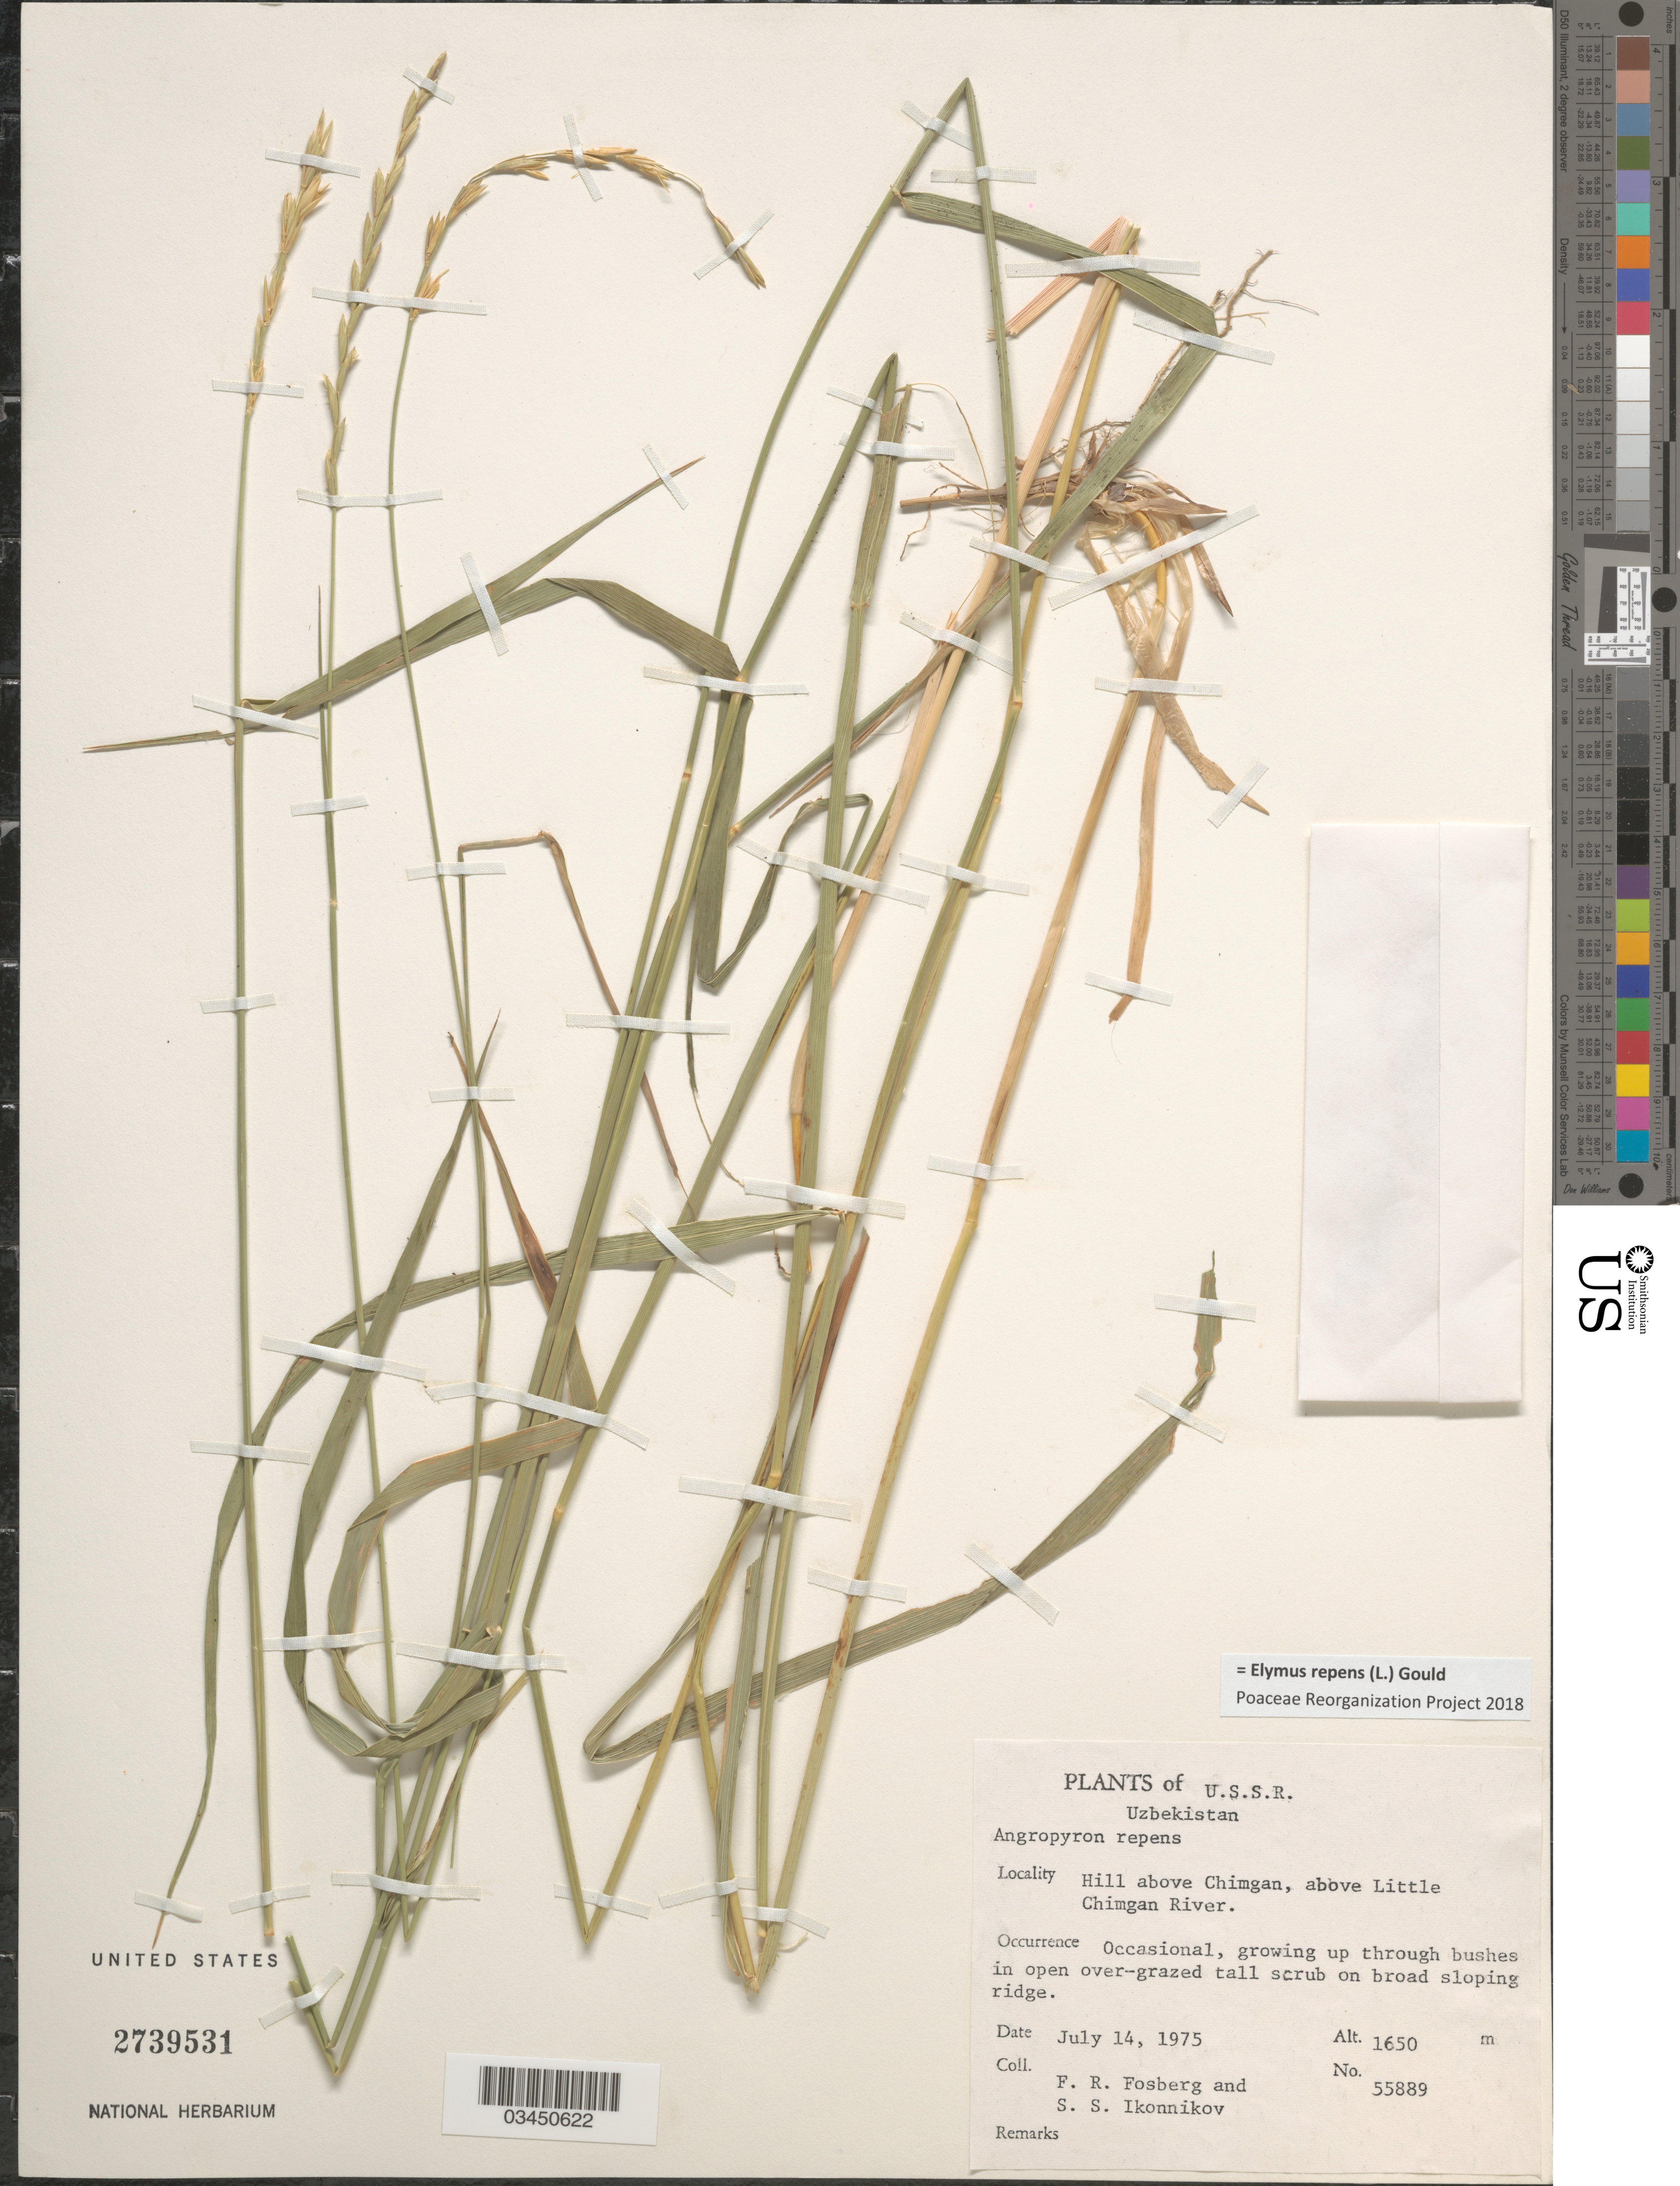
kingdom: Plantae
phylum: Tracheophyta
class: Liliopsida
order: Poales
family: Poaceae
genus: Elymus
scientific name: Elymus repens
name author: (L.) Gould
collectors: F. R. Fosberg & S. Ikonnikov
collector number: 55889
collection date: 1975-07-14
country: Uzbekistan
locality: U.S.S.R. Hill above Chimgan, above Little Chimgan River. Occasional, growing up through bushes in open over-grazed tall scrub on broad sloping ridge.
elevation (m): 1650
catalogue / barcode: US 2739531